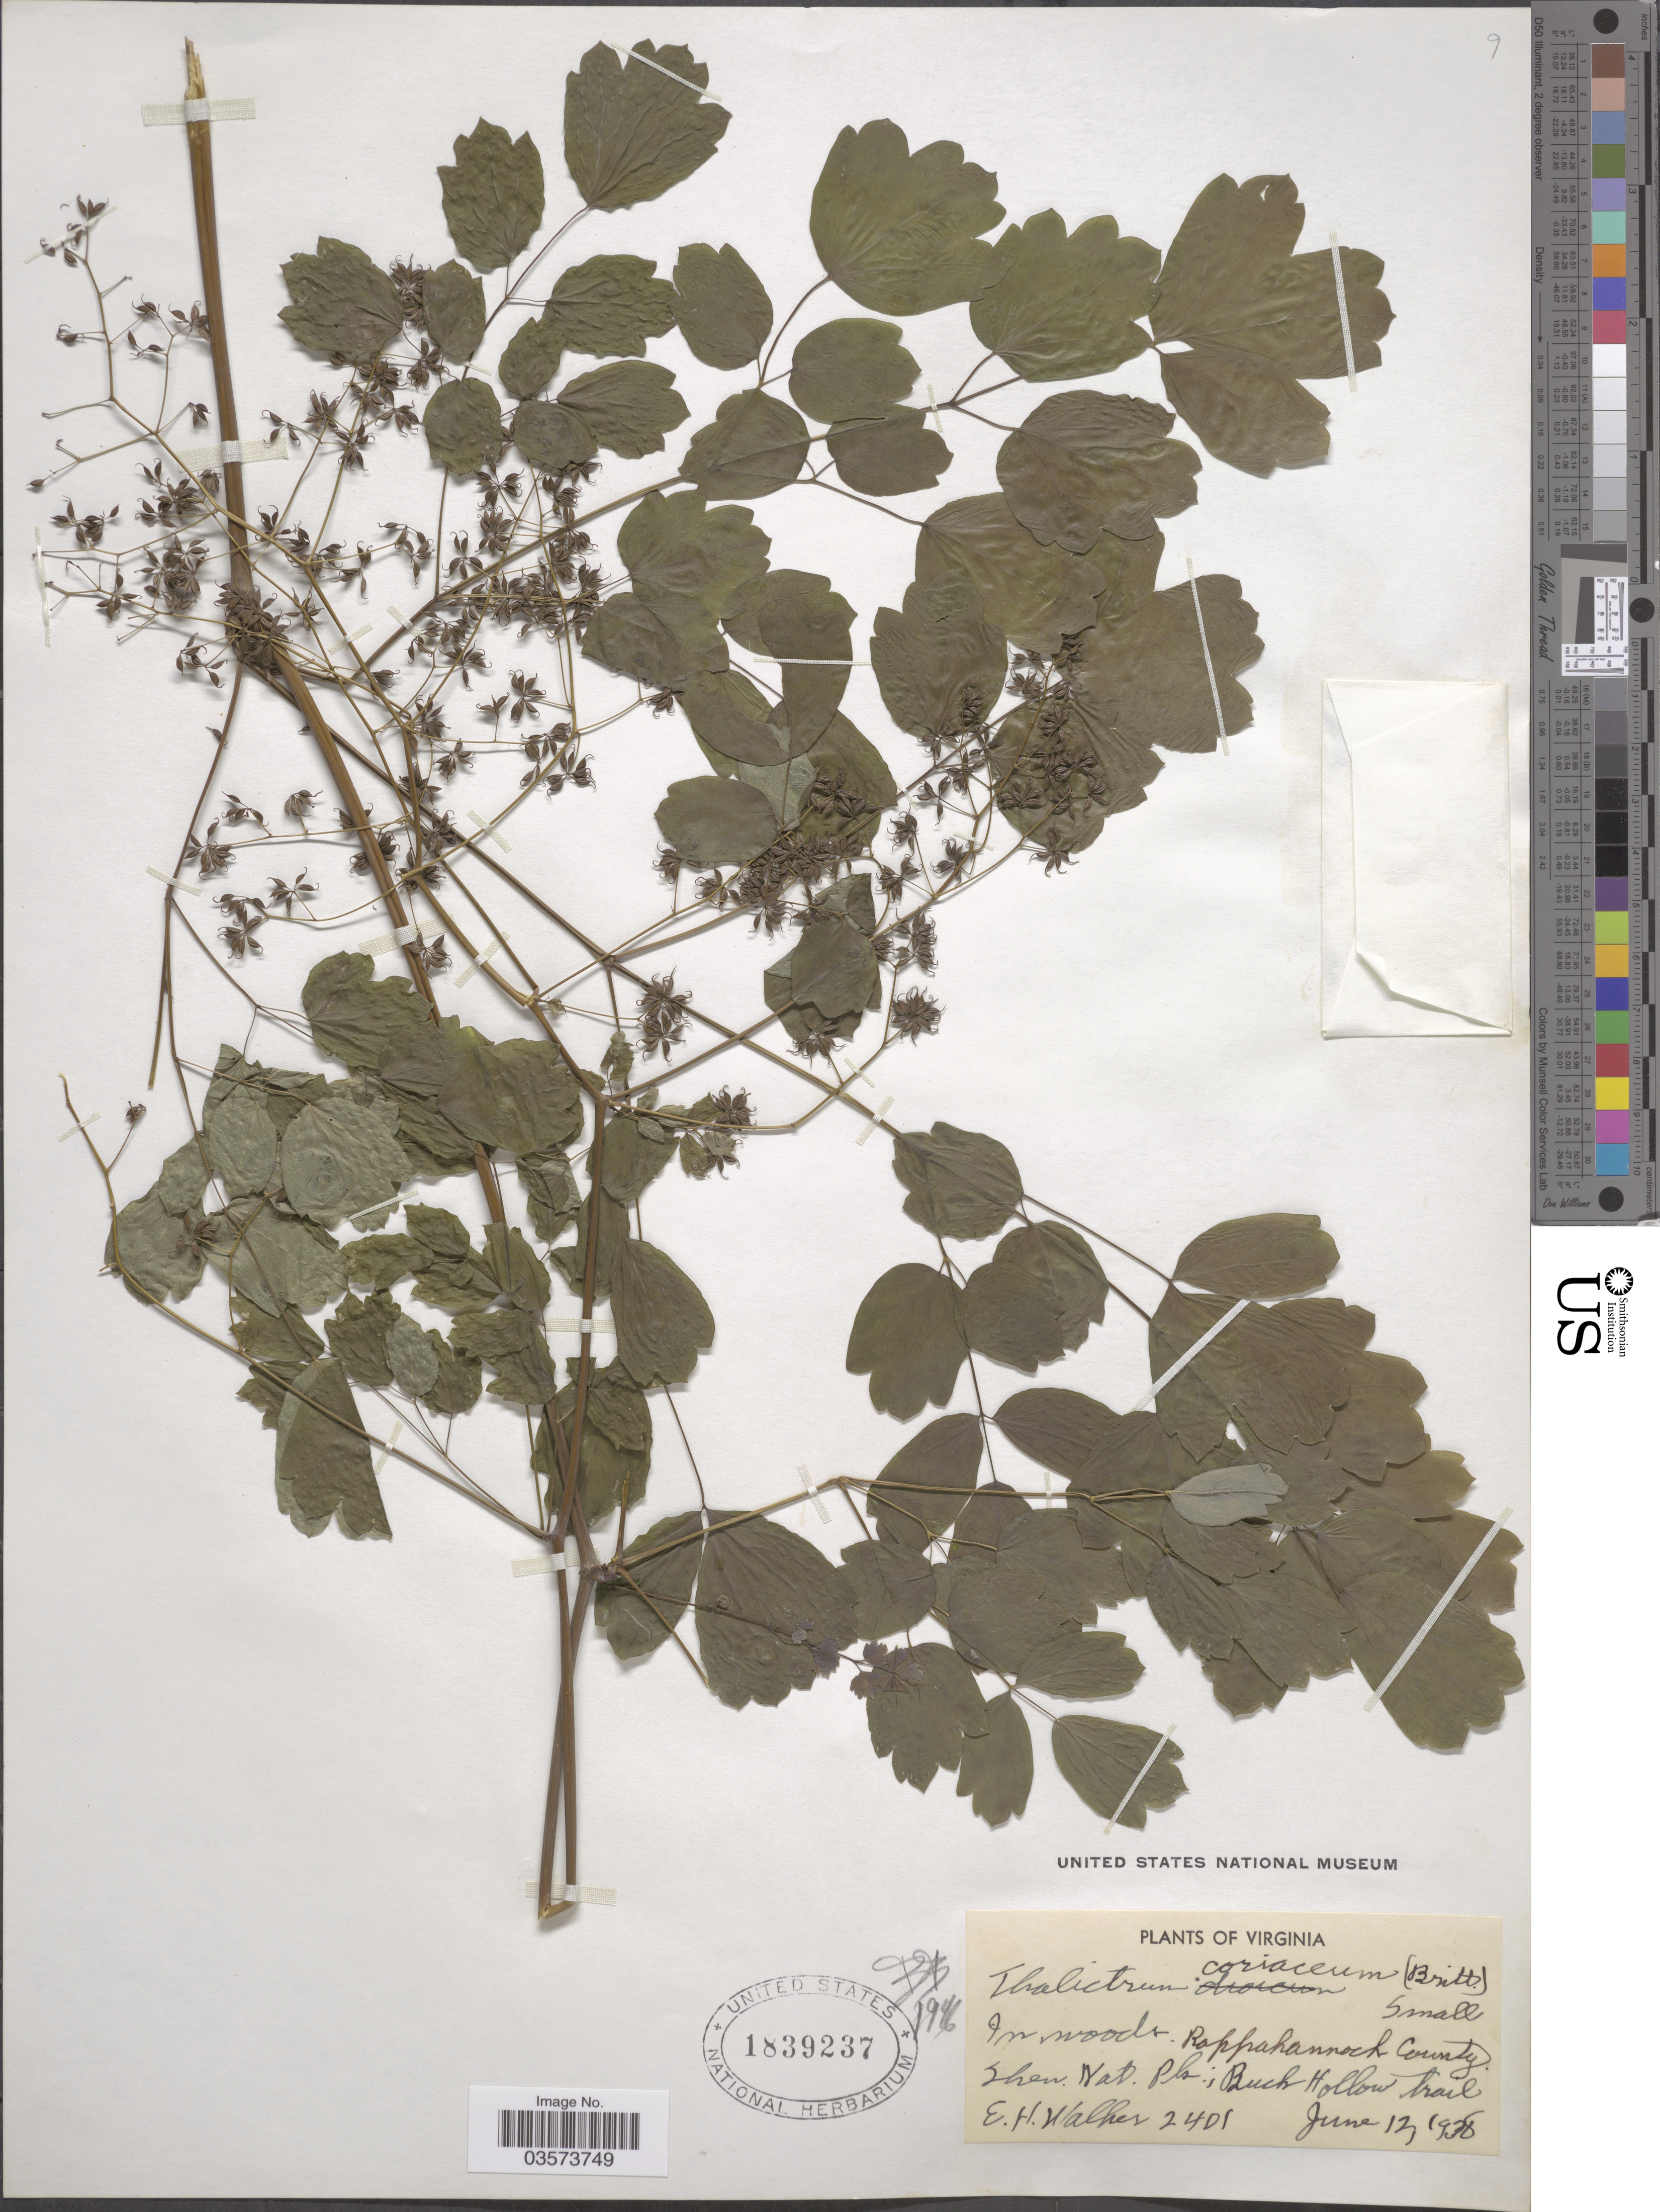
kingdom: Plantae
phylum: Tracheophyta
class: Magnoliopsida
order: Ranunculales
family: Ranunculaceae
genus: Thalictrum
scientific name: Thalictrum coriaceum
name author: (Britton) Small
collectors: E. H. Walker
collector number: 2401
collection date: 1938-06-12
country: United States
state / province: Virginia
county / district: Rappahannock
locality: Shen. Nat. Pk.; Buck Hollow trail.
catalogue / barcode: US 1839237